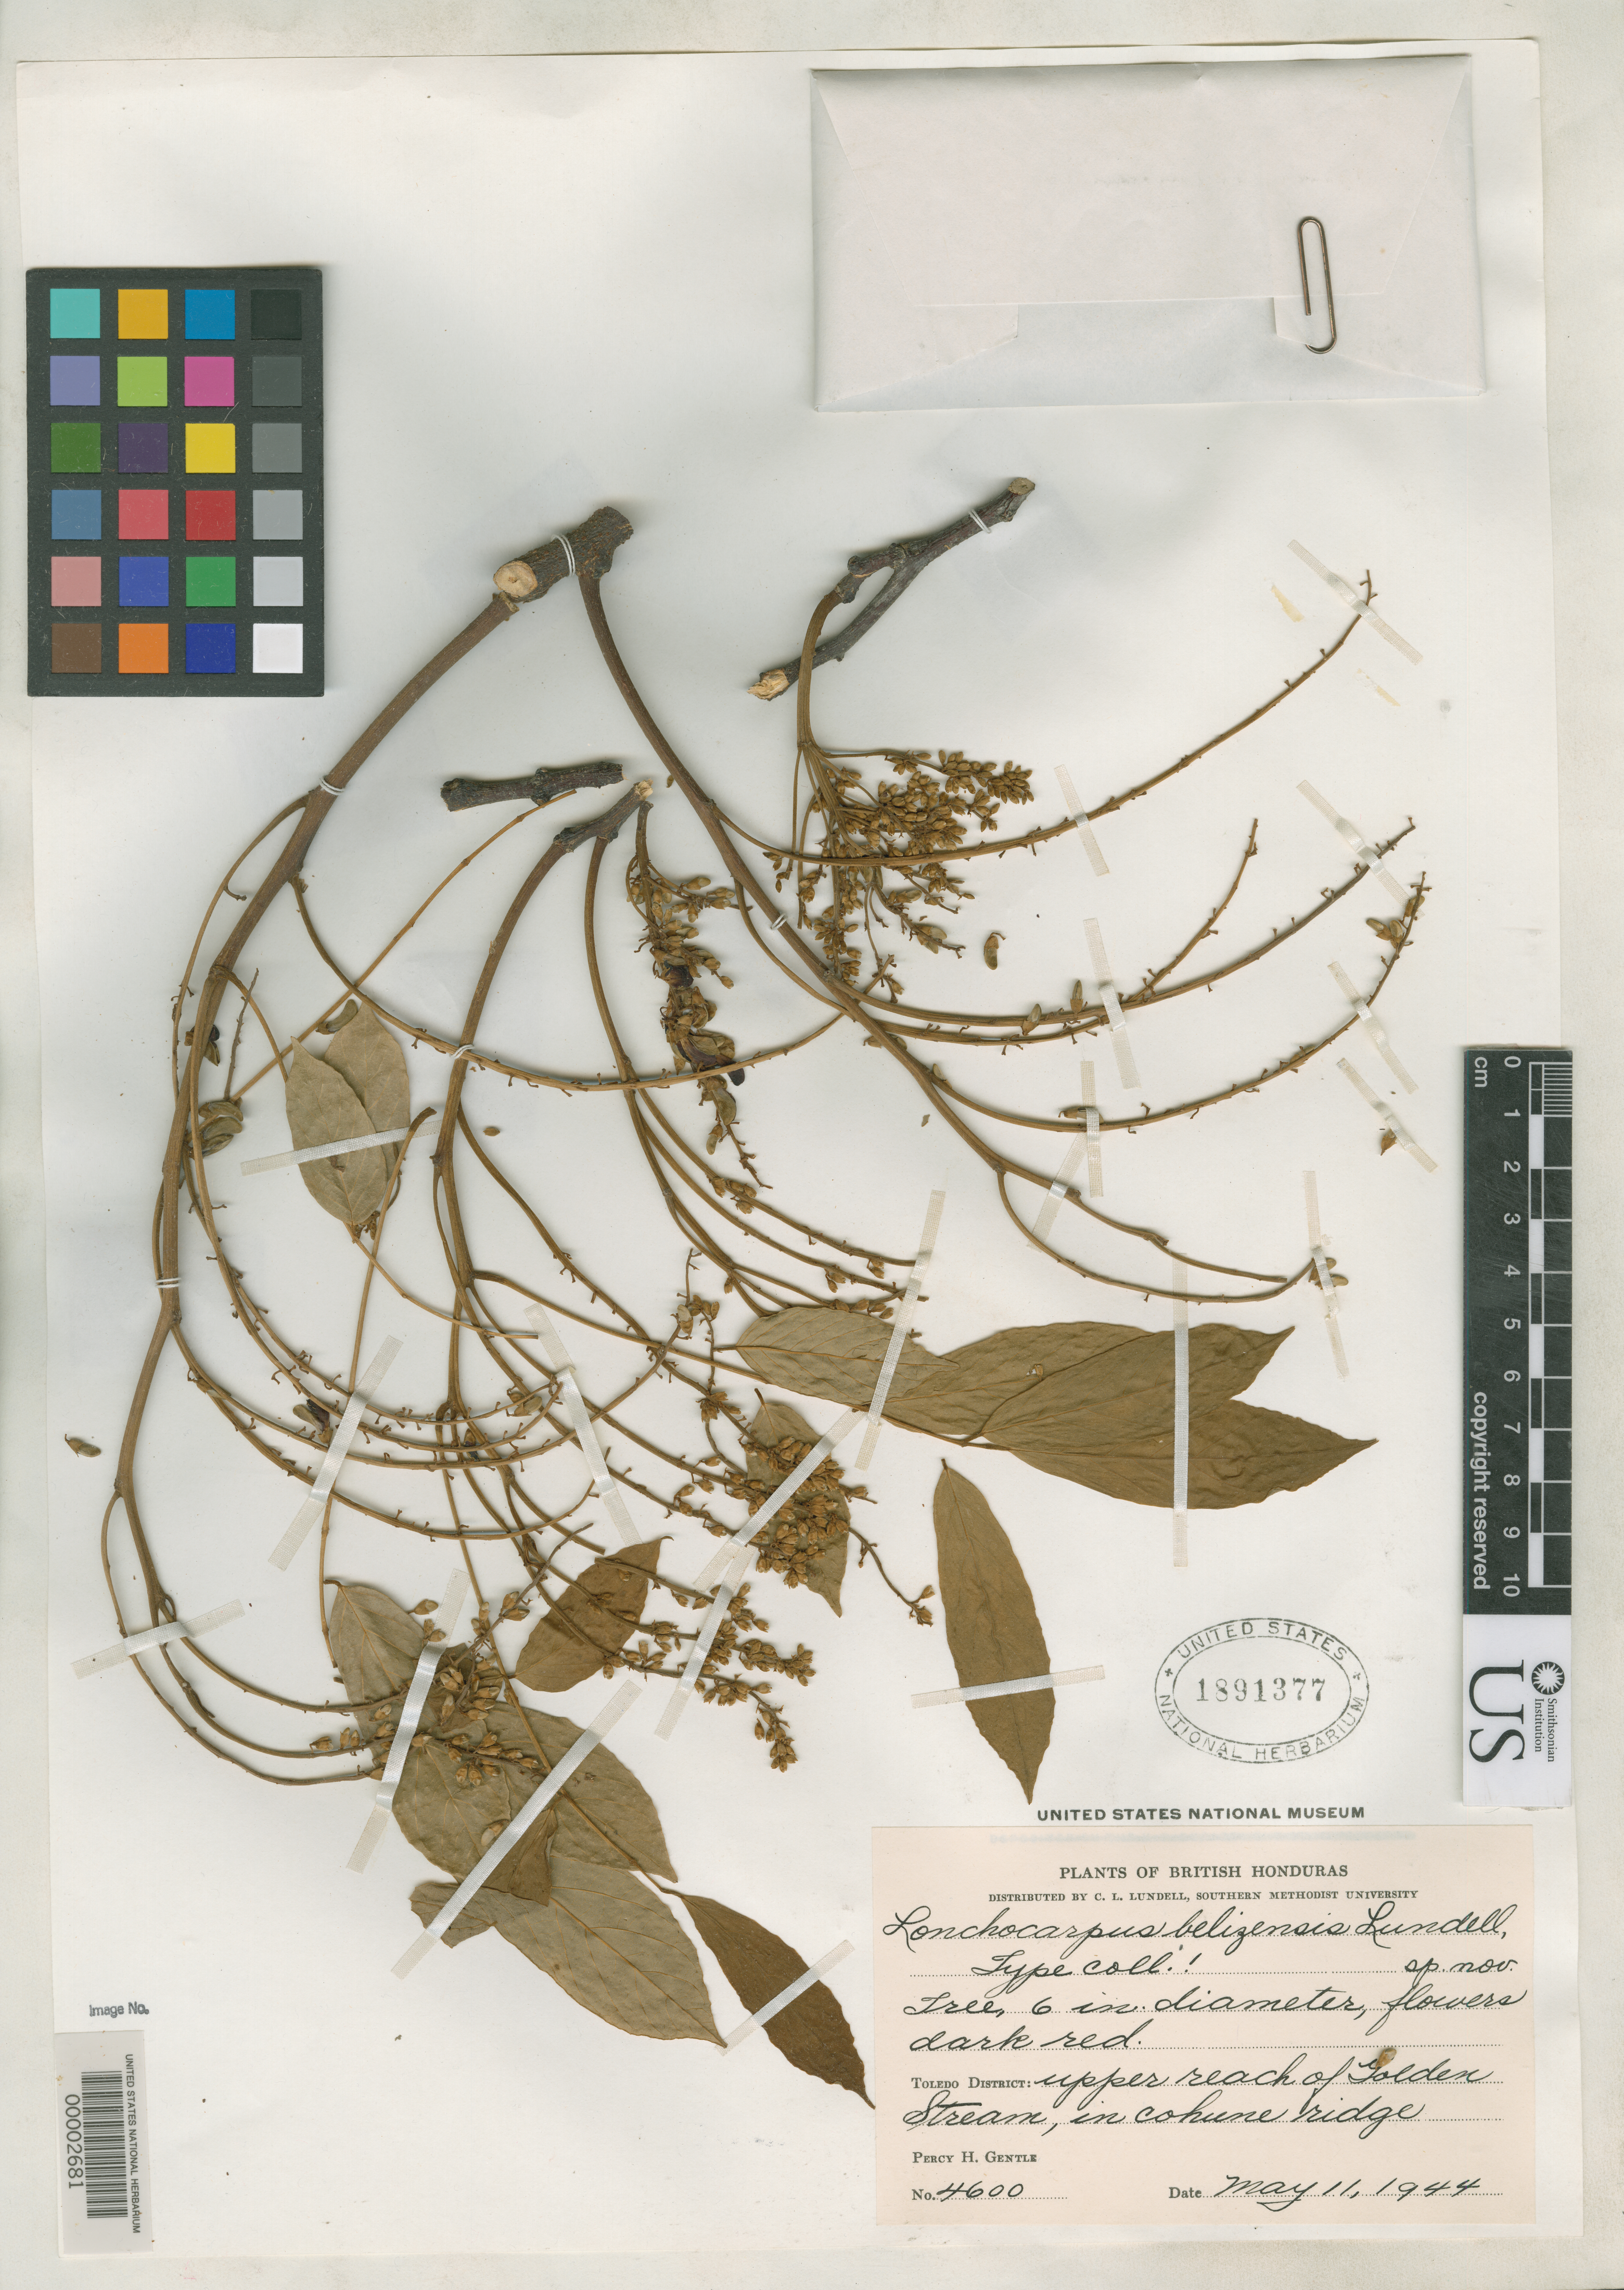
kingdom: Plantae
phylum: Tracheophyta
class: Magnoliopsida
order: Fabales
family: Fabaceae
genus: Lonchocarpus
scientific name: Lonchocarpus belizensis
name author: Lundell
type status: Isotype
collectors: P. H. Gentle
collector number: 4600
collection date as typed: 11 May 1944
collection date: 1944-05-11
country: Belize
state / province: Toledo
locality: Golden Stream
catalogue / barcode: US 1891377